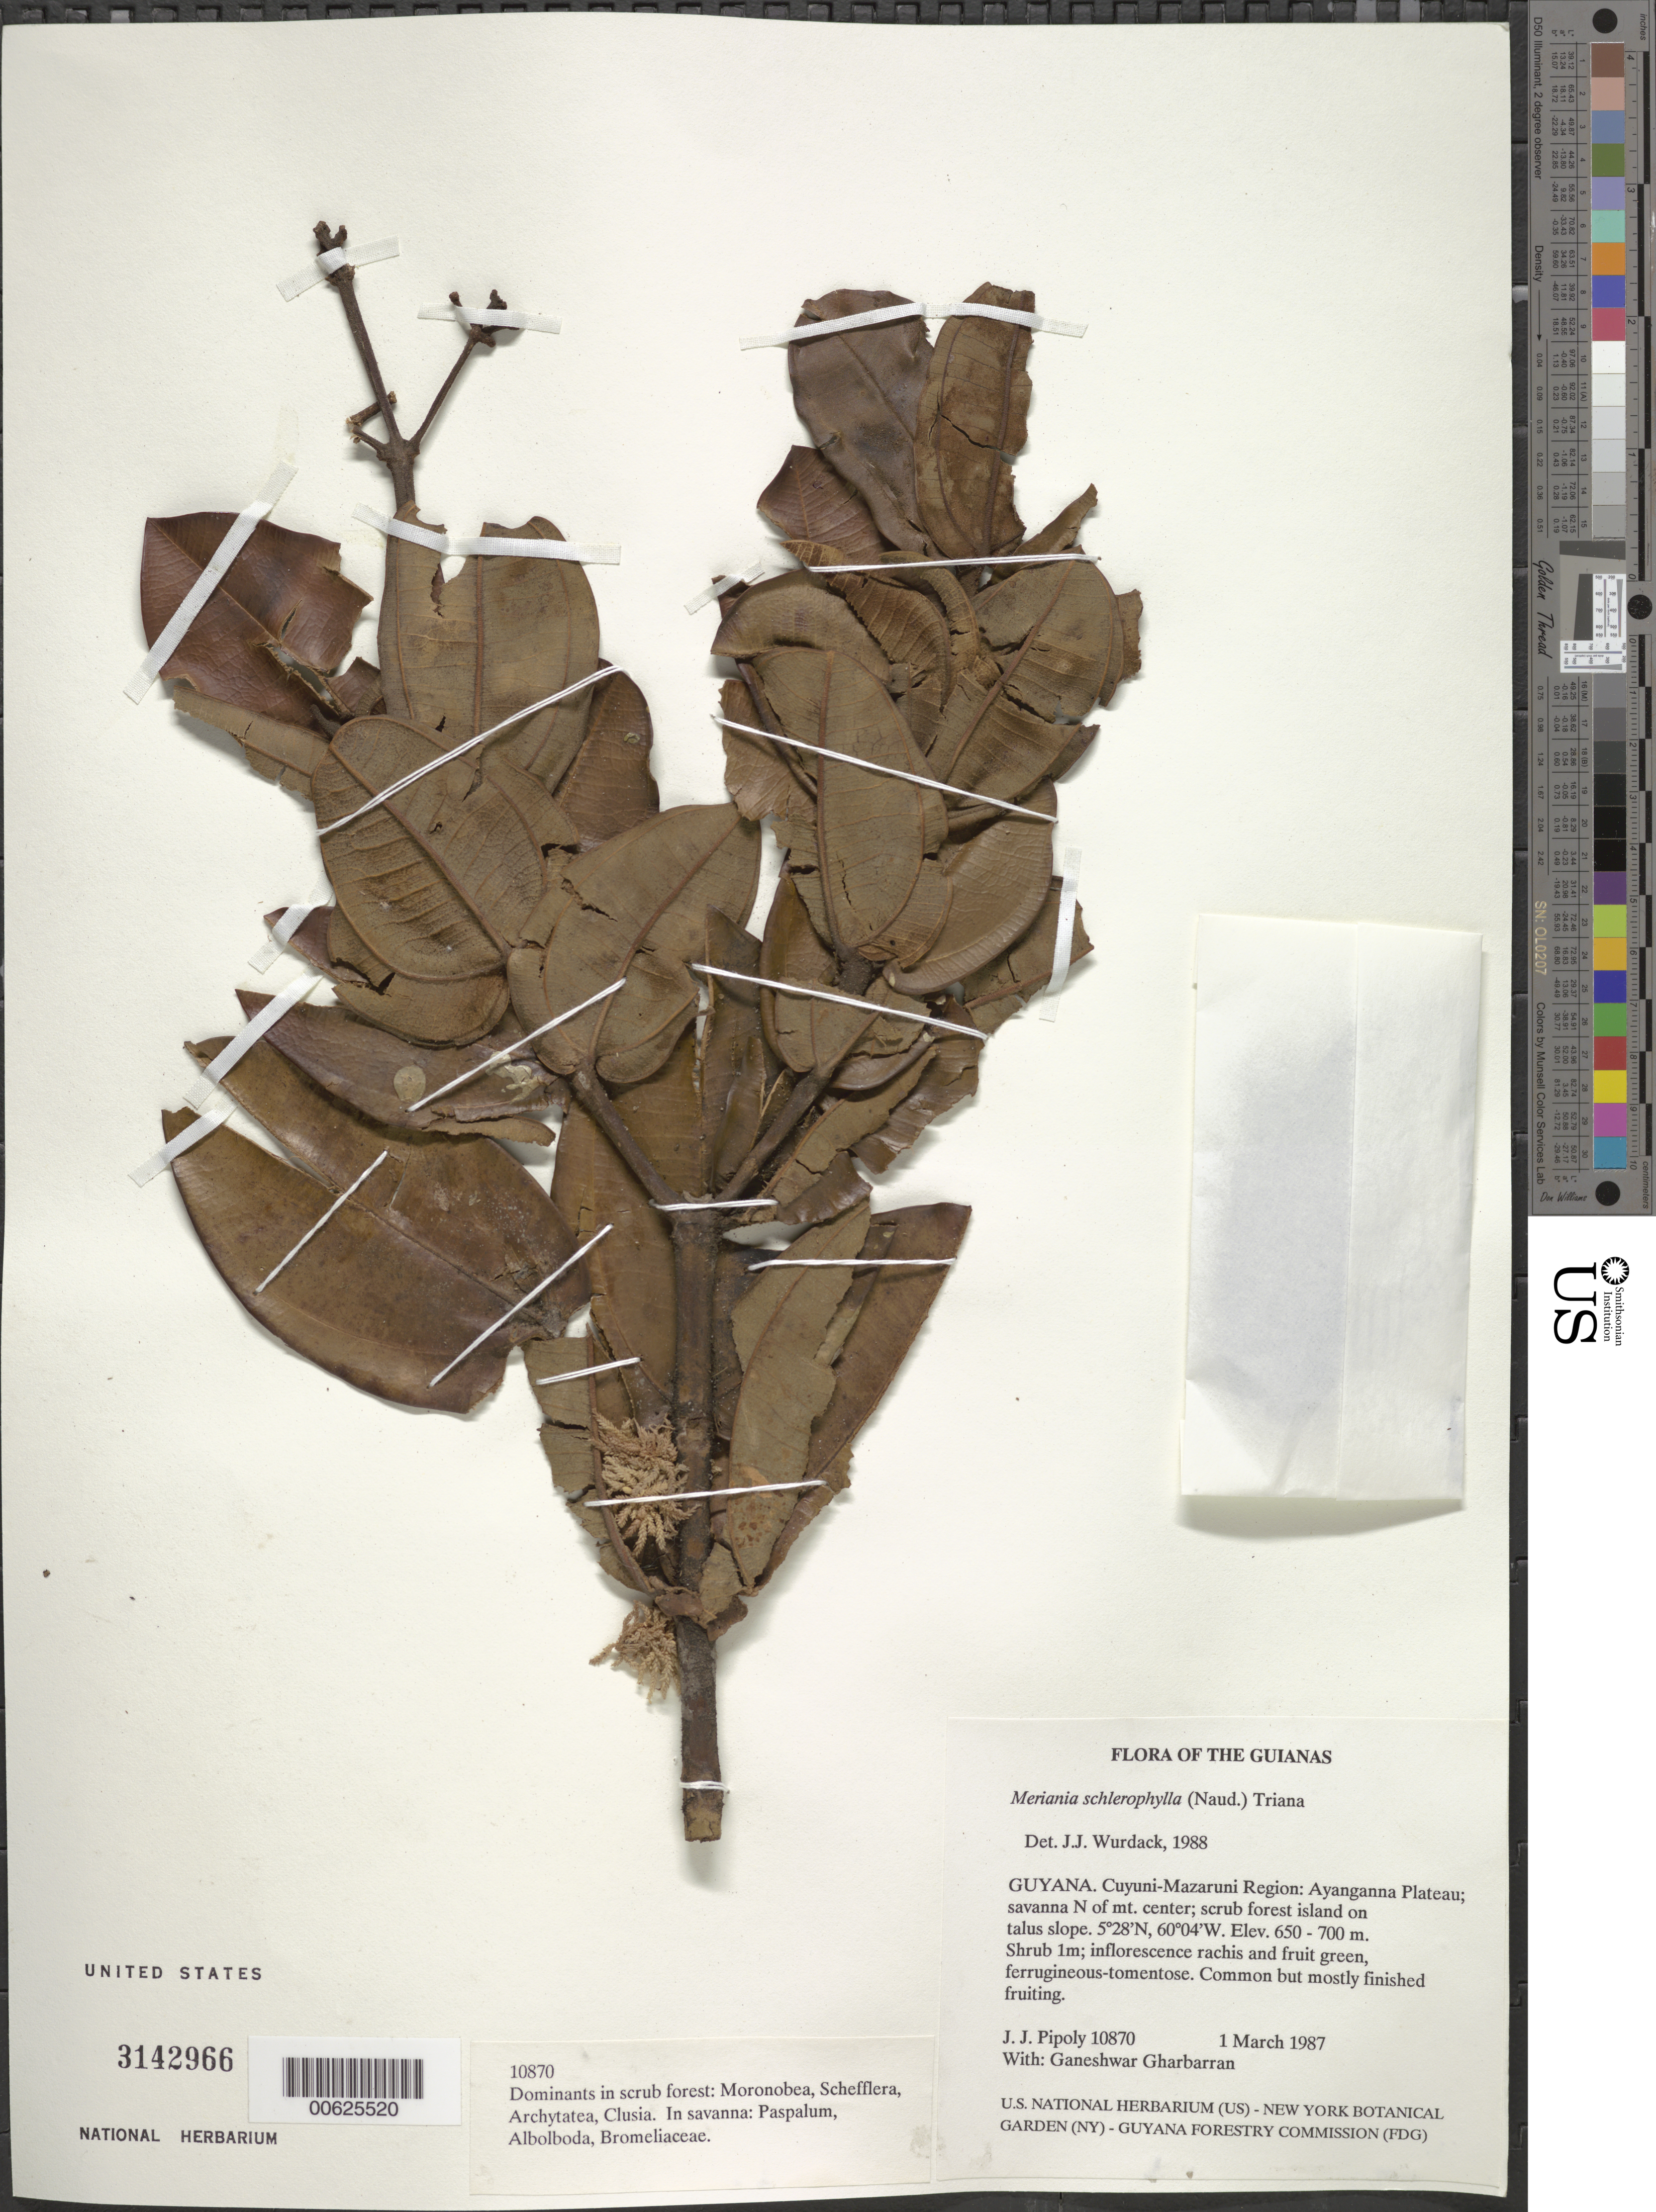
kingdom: Plantae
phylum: Tracheophyta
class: Magnoliopsida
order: Myrtales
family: Melastomataceae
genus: Meriania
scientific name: Meriania sclerophylla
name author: Triana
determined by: Wurdack, John J., (US), US (UNITED STATES)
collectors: J. J. Pipoly & G. Gharbarran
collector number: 10870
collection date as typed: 1 March 1987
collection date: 1987-03-01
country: Guyana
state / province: Cuyuni-Mazaruni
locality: Ayanganna Plateau, N of mountain center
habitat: Savanna with scrub forest island on talus slope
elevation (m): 650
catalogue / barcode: US 3142966